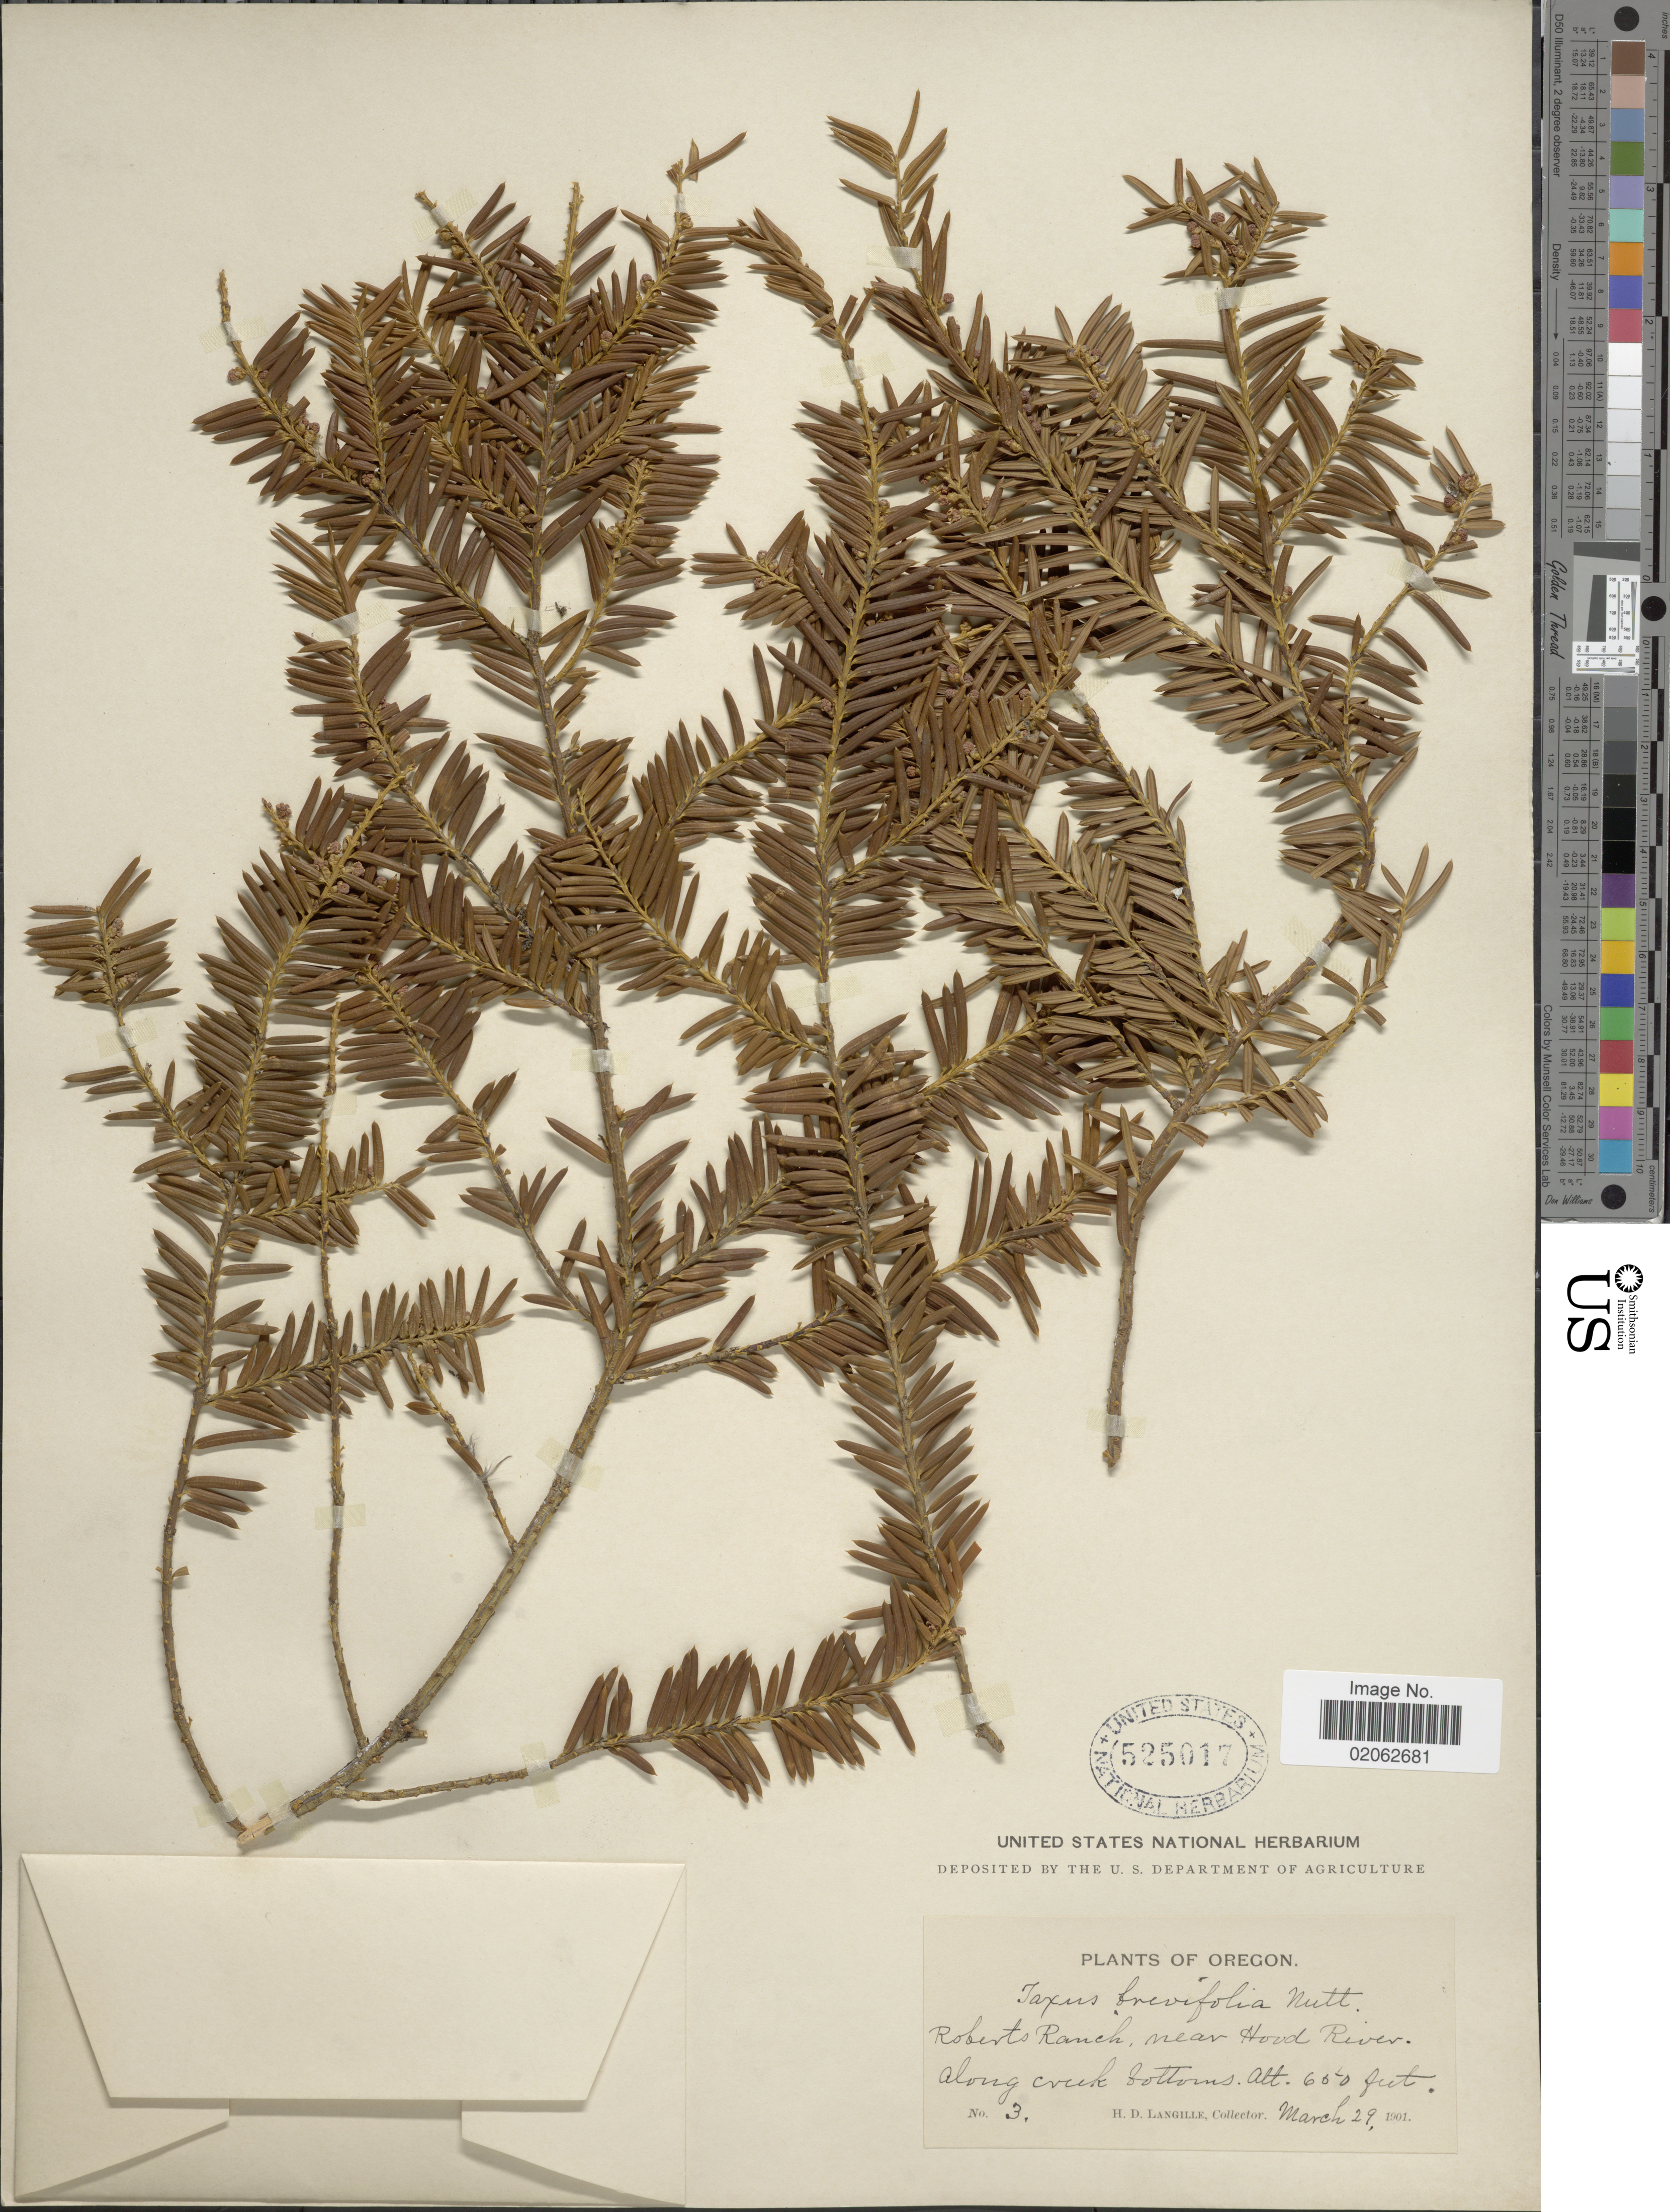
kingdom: Plantae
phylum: Tracheophyta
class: Pinopsida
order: Pinales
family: Taxaceae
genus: Taxus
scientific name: Taxus brevifolia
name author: Nutt.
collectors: H. Langille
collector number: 3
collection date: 1901-03-29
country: United States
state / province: Oregon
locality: Roberts Ranch, near Hood River, along creek bottoms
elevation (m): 198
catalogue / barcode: US 525017